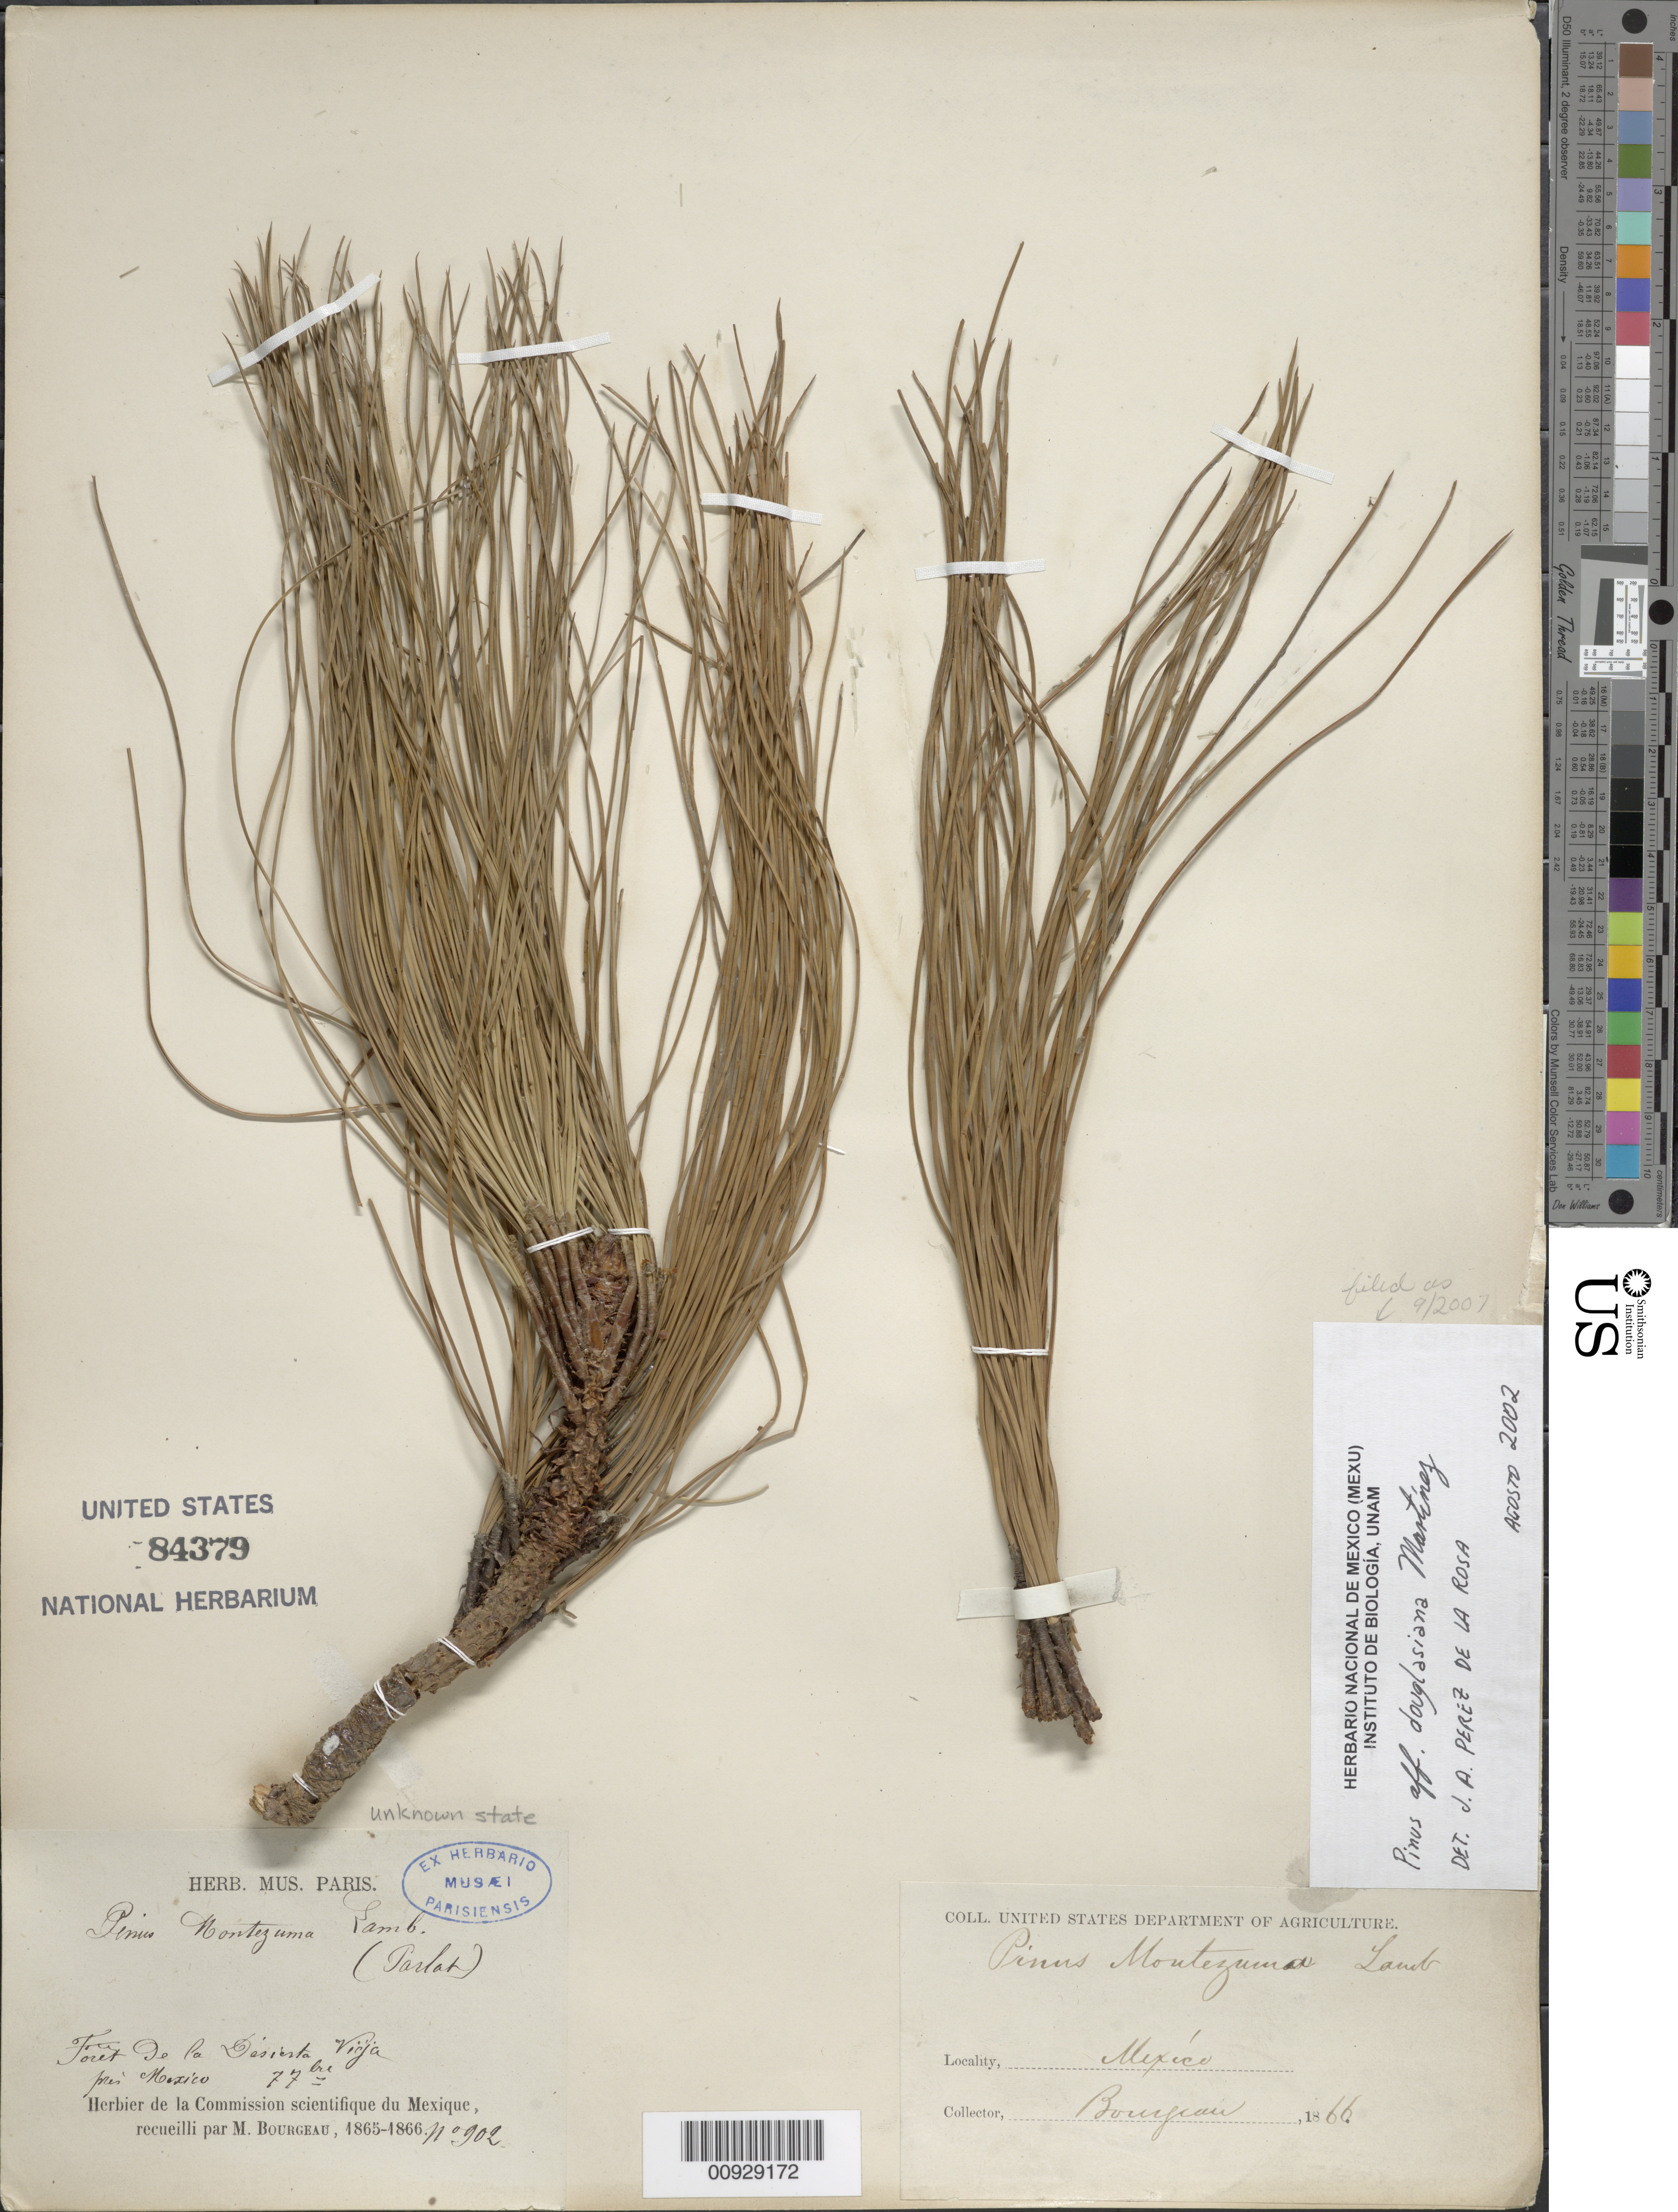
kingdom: Plantae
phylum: Tracheophyta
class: Pinopsida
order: Pinales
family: Pinaceae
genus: Pinus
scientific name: Pinus douglasiana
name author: Martínez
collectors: E. Bourgeau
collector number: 902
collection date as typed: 07 Sep 1866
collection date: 1866-09-07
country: Mexico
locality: Forêt de la Desierto Vieja près Mexico.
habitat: Forêt.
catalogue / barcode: US 84379